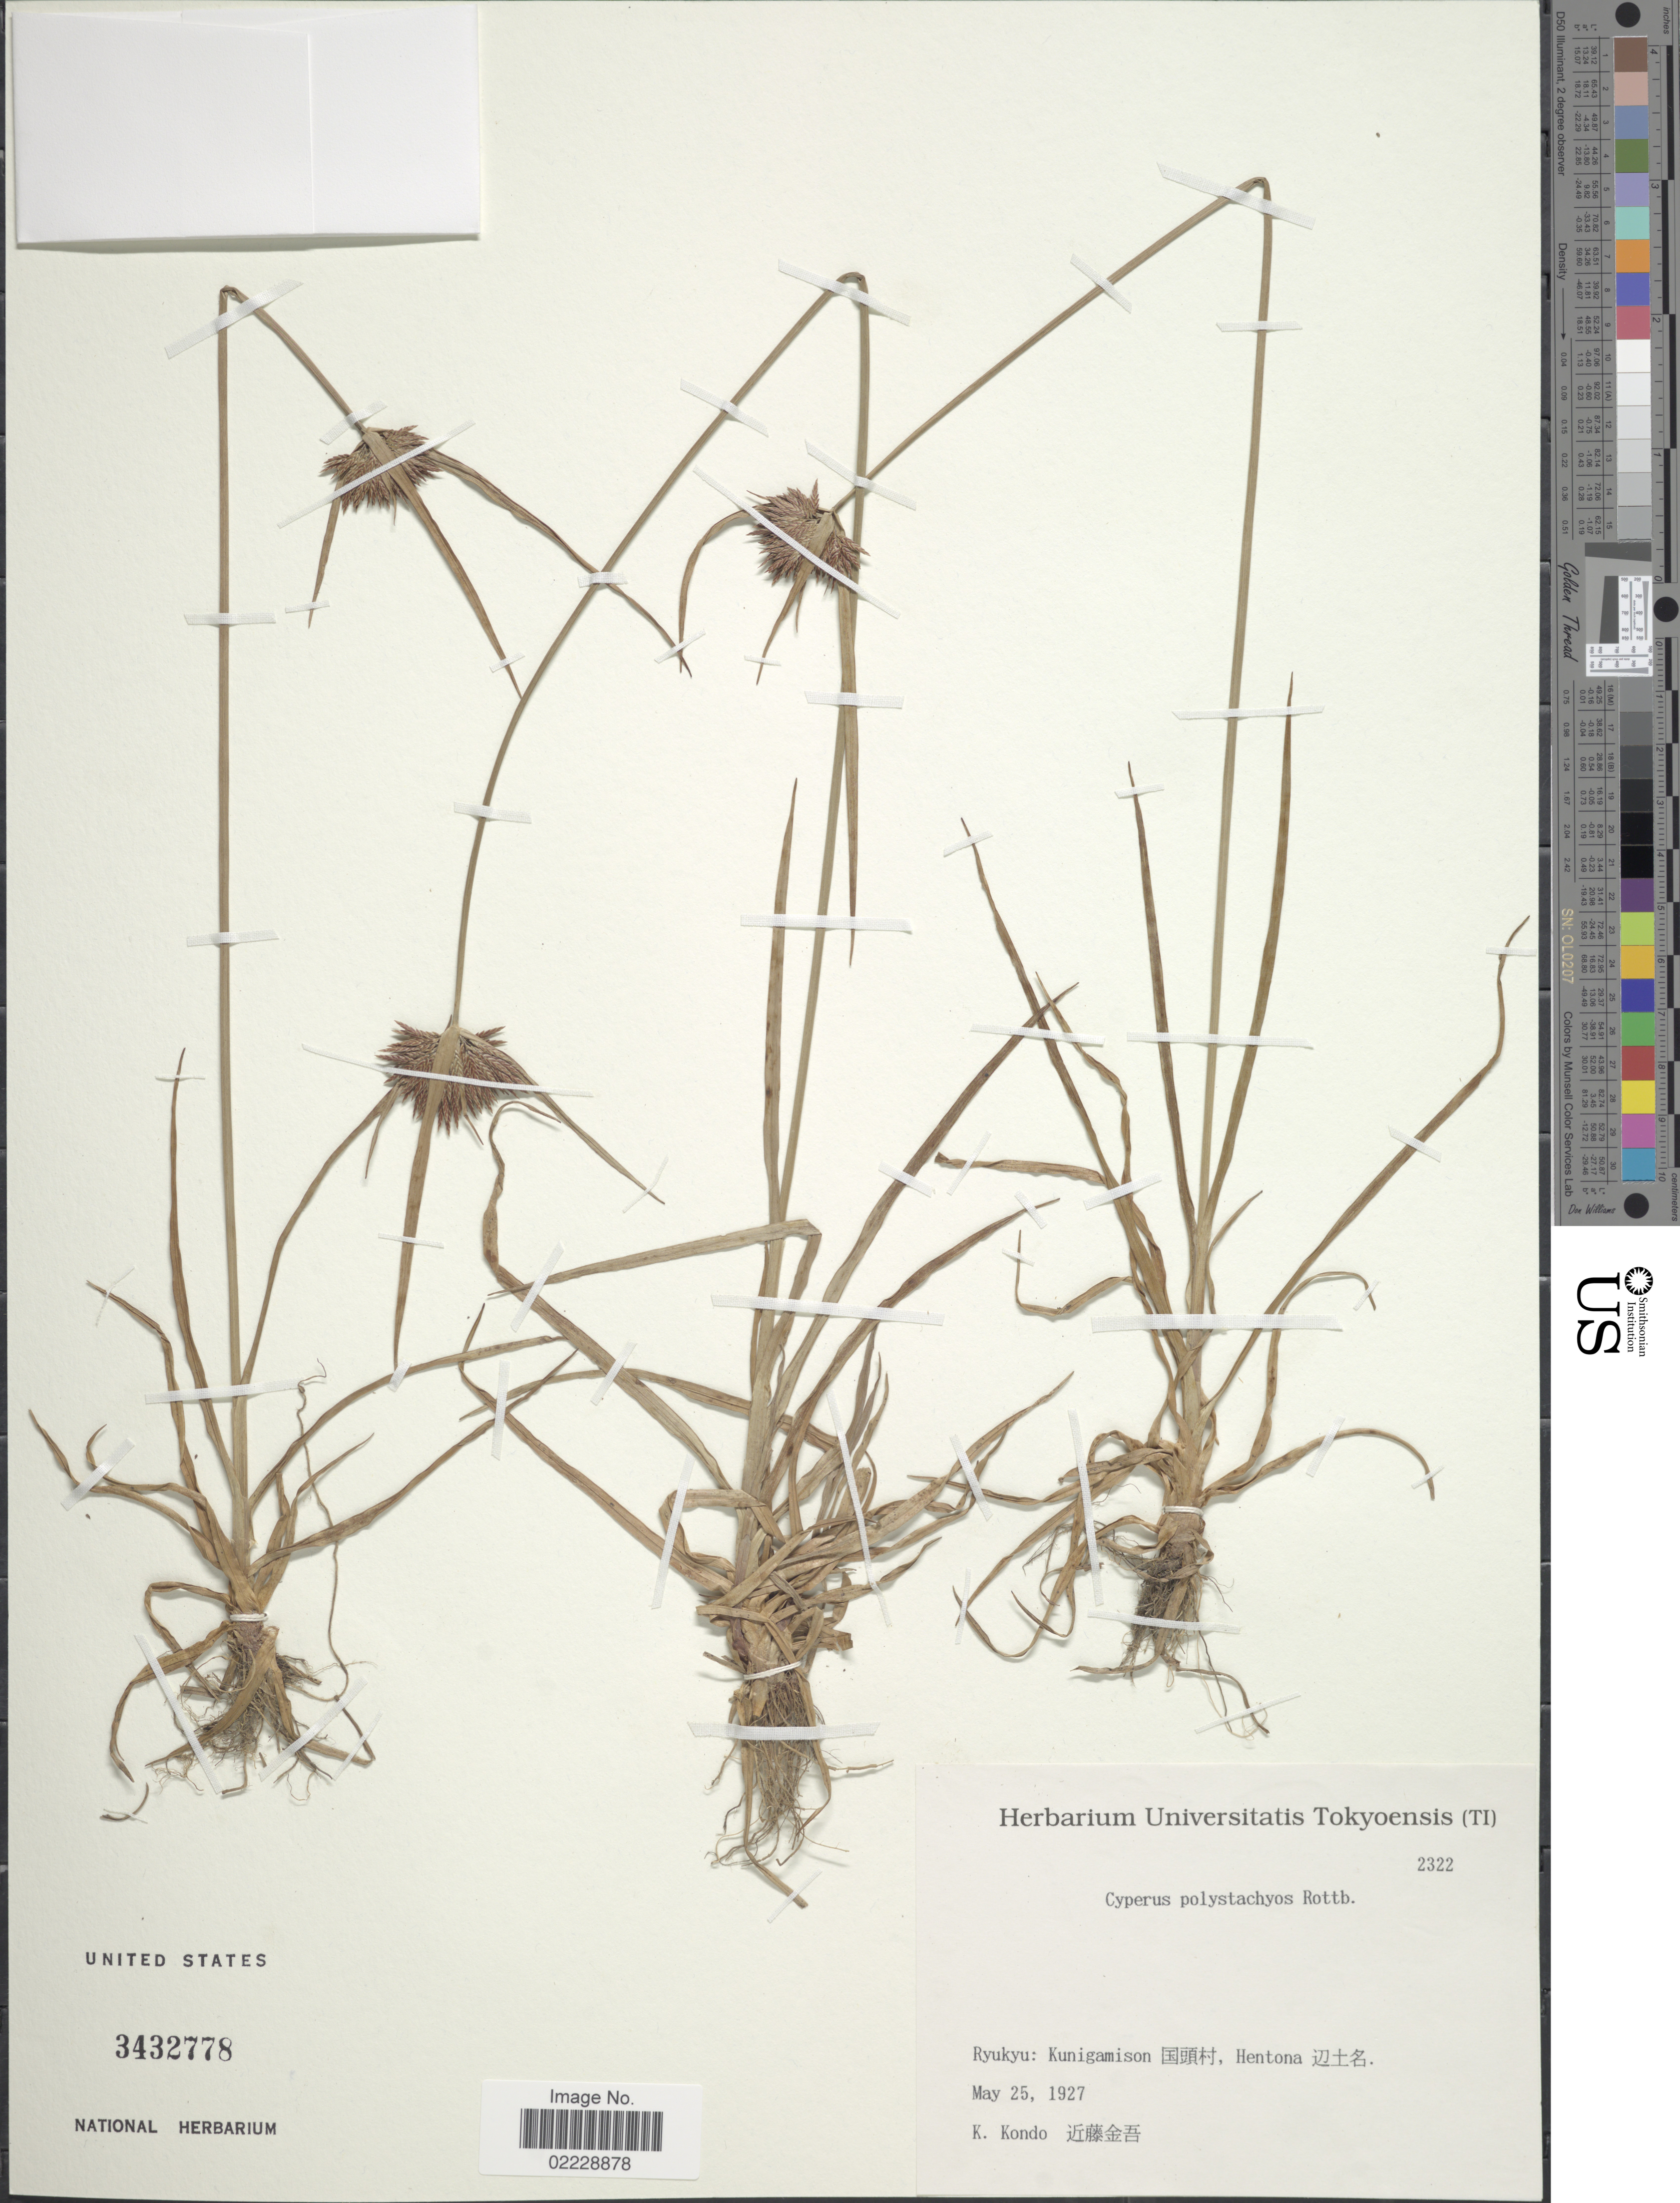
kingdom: Plantae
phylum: Tracheophyta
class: Liliopsida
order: Poales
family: Cyperaceae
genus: Cyperus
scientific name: Cyperus polystachyos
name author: Rottb.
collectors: K. Kondo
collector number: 2322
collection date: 1927-05-25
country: Japan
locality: Ryukyu: Kunigamison [Foreign script], Hentona [Foreign script]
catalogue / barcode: US 3432778